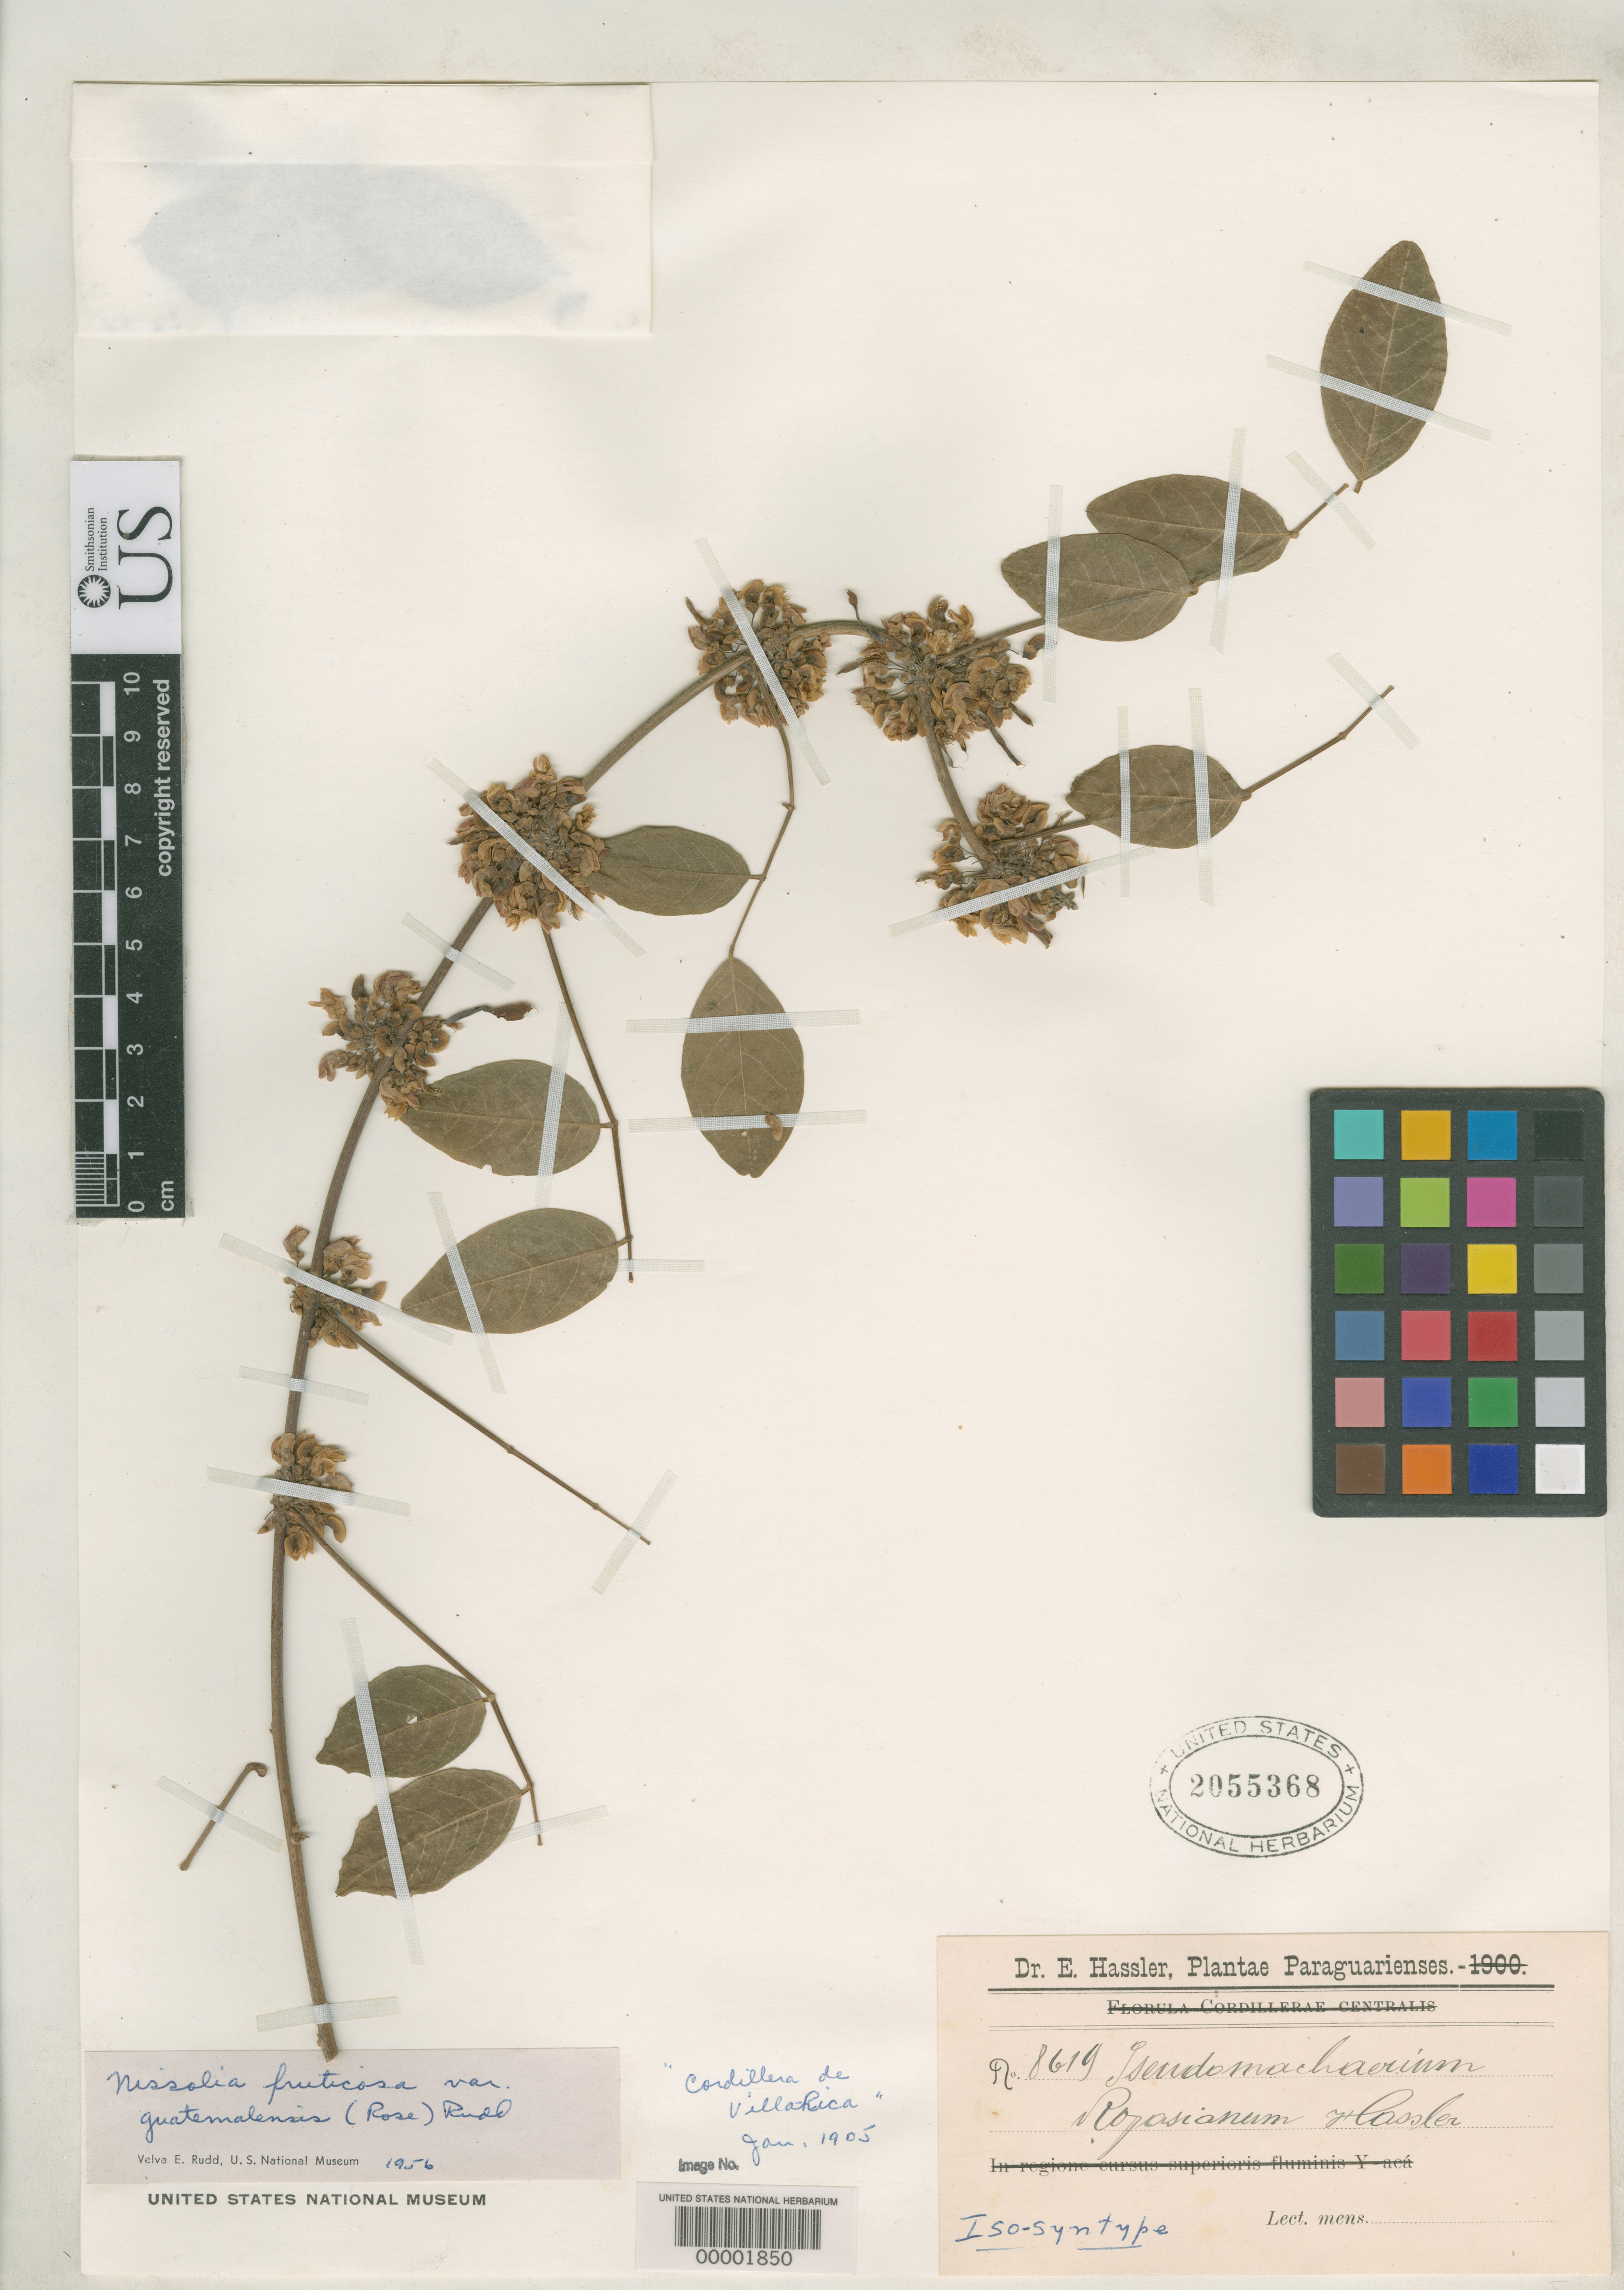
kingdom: Plantae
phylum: Tracheophyta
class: Magnoliopsida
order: Fabales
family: Fabaceae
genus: Pseudomachaerium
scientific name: Pseudomachaerium rojasianum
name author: Hassl.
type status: Isosyntype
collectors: E. Hassler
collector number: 8619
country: Paraguay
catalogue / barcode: US 2055368